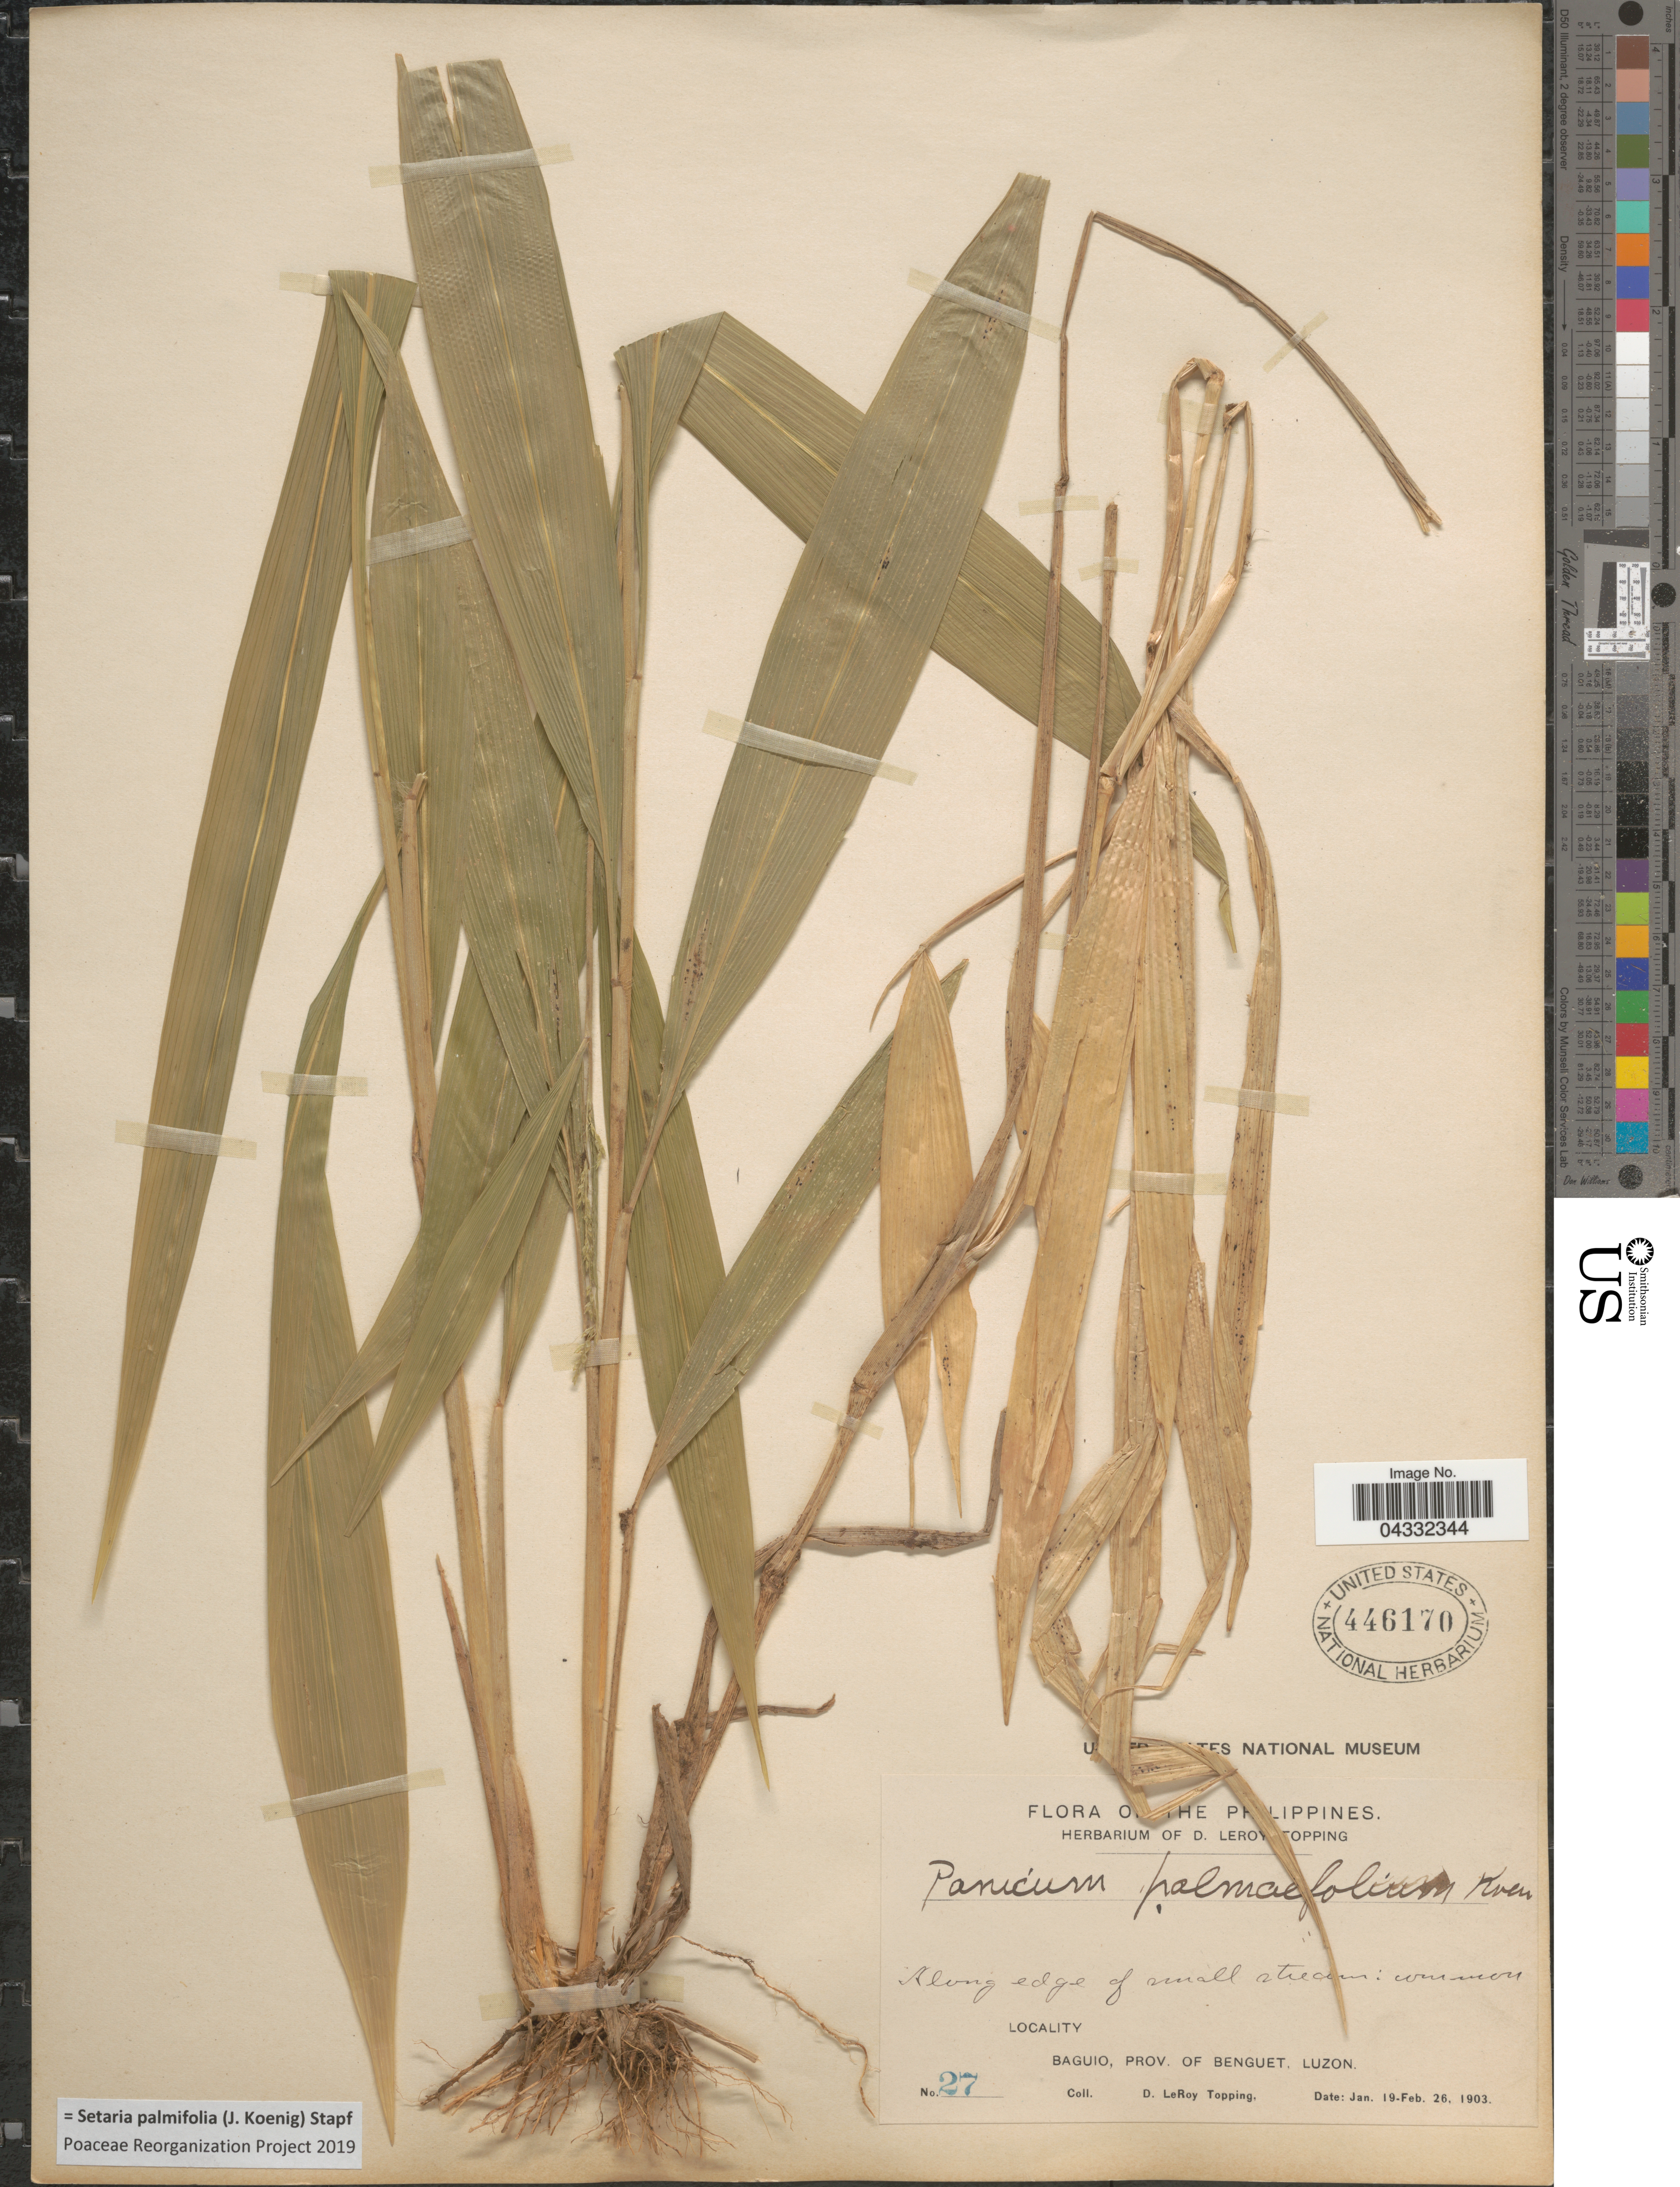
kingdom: Plantae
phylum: Tracheophyta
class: Liliopsida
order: Poales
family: Poaceae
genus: Setaria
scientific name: Setaria palmifolia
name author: (J. Koenig) Stapf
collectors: D. L. Topping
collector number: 27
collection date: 1903-01-19/1903-02-26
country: Philippines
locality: Baguio, Prov. of Benguet, Luzon.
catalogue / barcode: US 446170